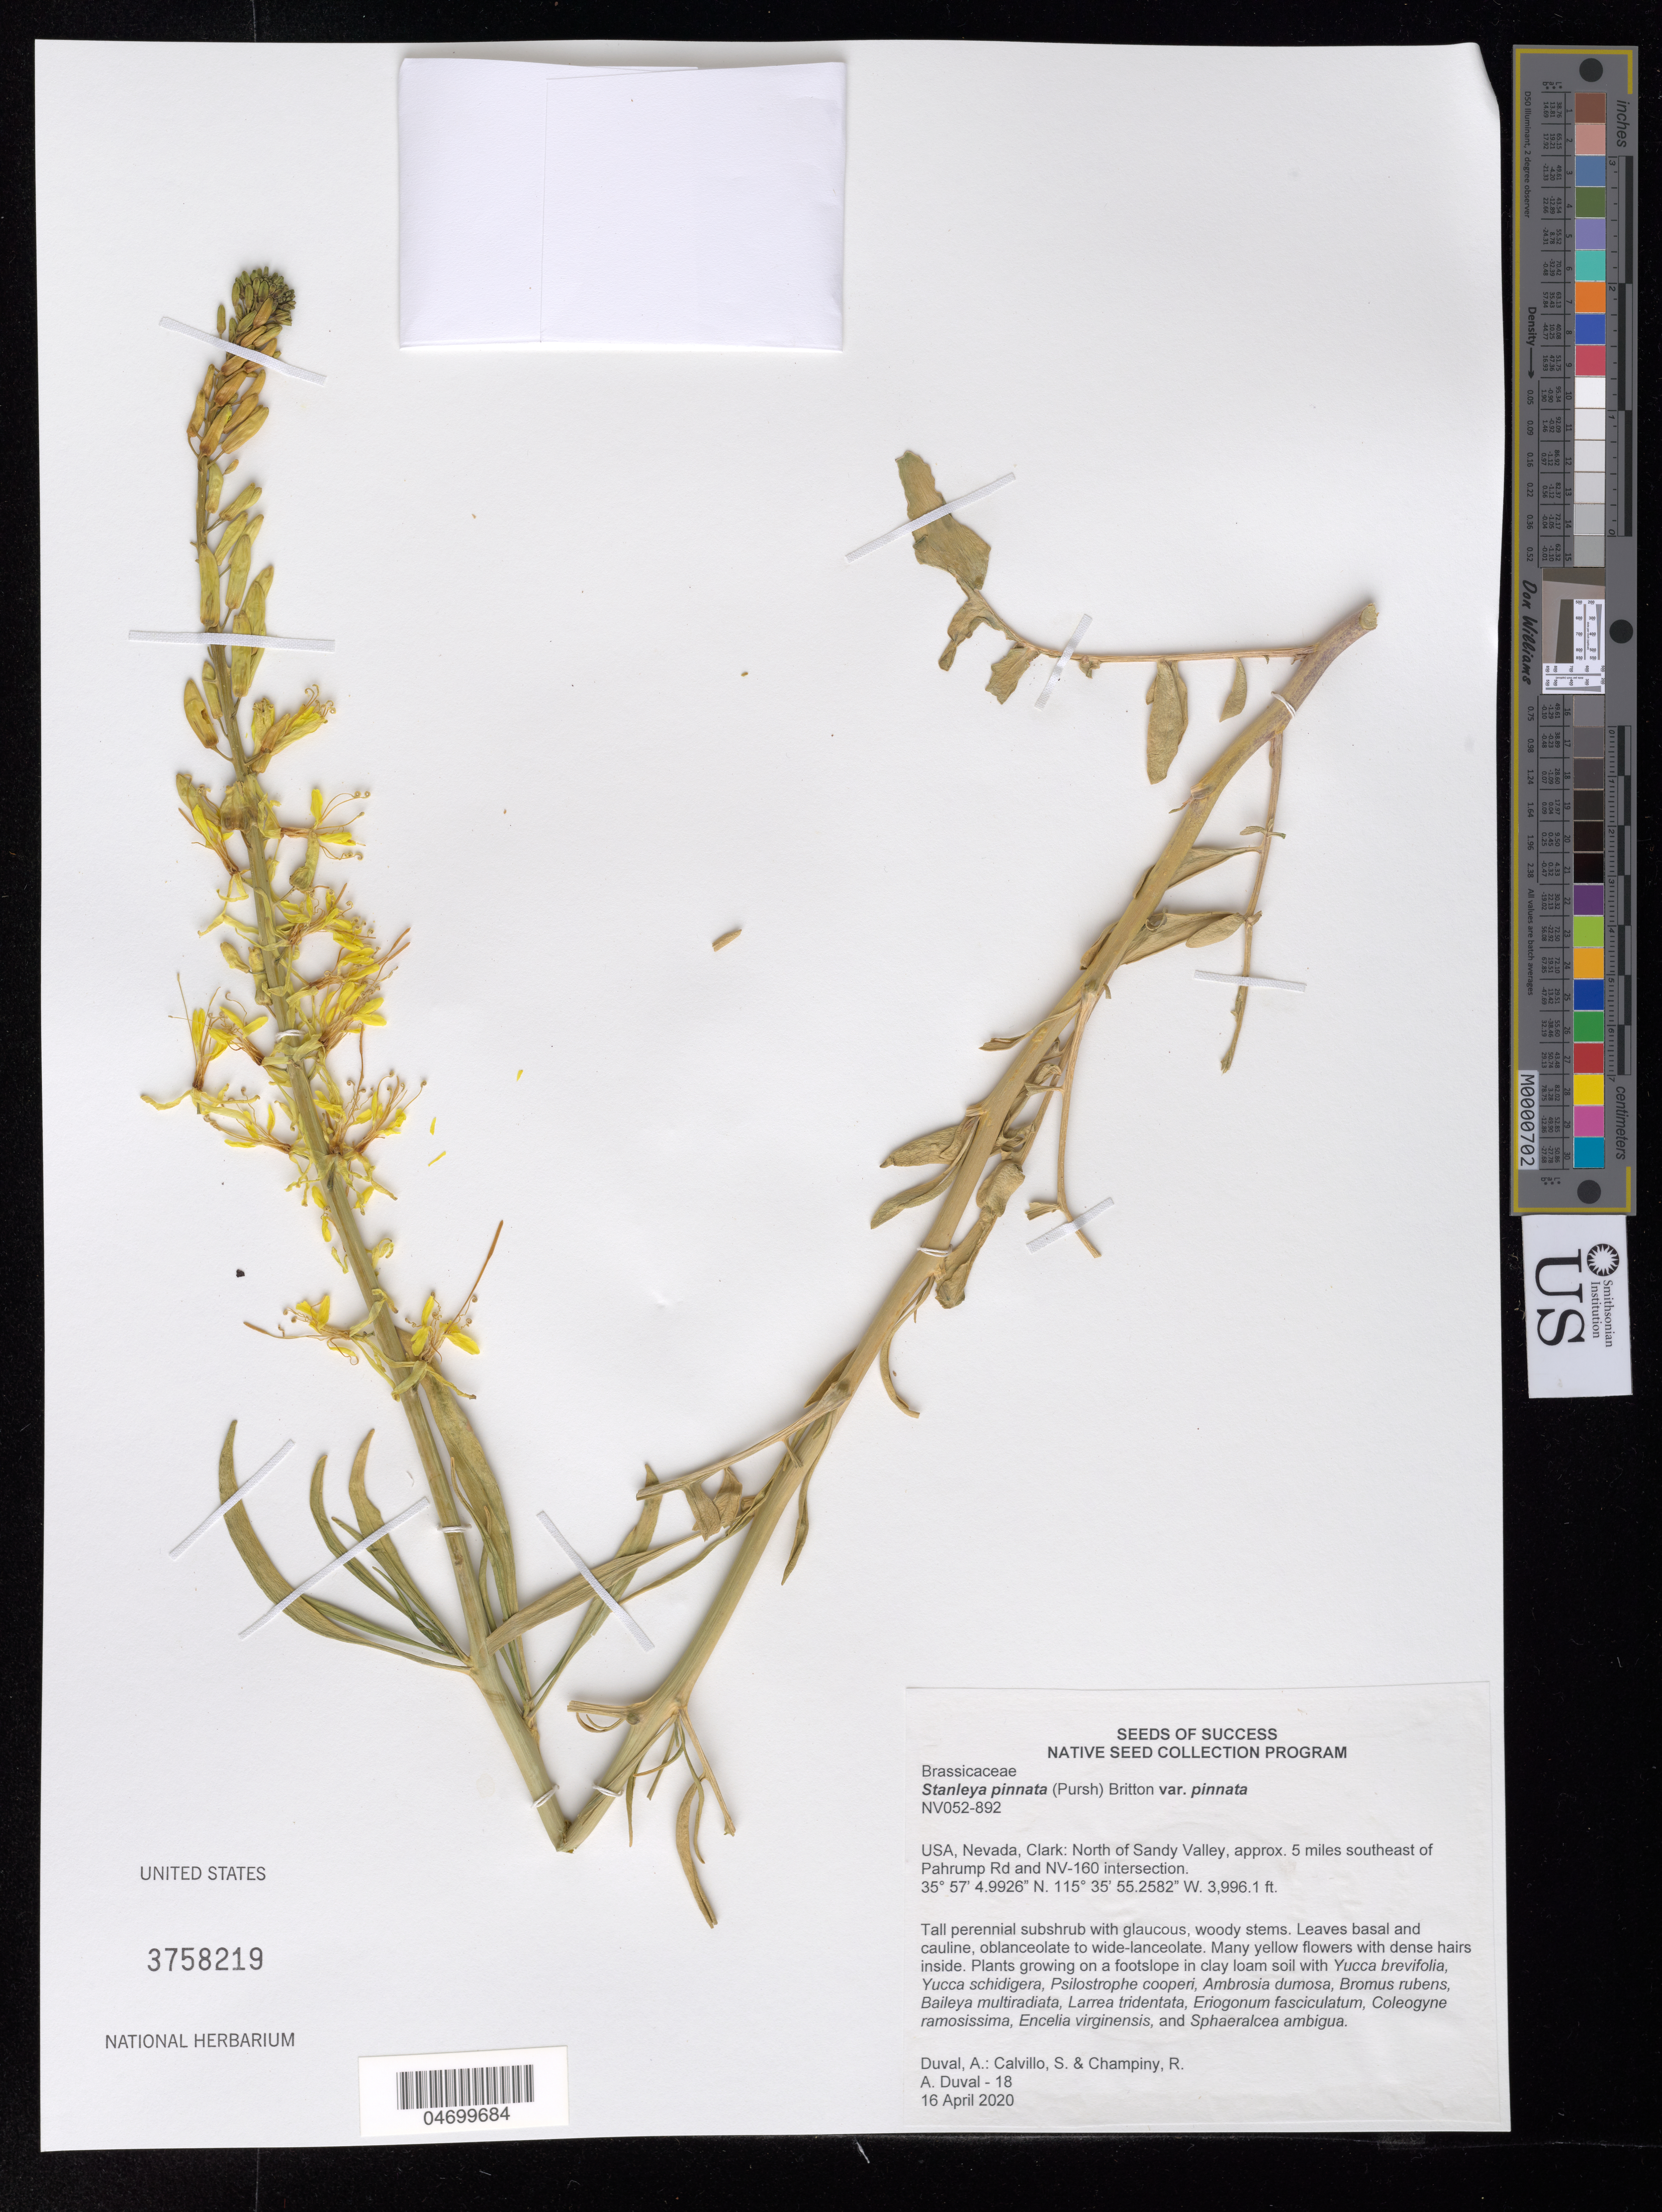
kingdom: Plantae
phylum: Tracheophyta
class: Magnoliopsida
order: Brassicales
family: Brassicaceae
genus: Stanleya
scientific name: Stanleya pinnata var. pinnata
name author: (Pursh) Britton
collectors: A. Duval, S. Calvillo & R. Champiny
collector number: NV052-892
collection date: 2020-04-16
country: United States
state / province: Nevada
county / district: Clark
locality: N of Sandy Valley, 5 mi. SE of Pahrump Rd and NV-160 intersection.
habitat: In clay loam soil. With Yucca brevifolia, Ambrosia dumosa, Bromus rubens, Larrea tridentata, etc.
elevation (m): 1218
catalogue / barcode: US 3758219